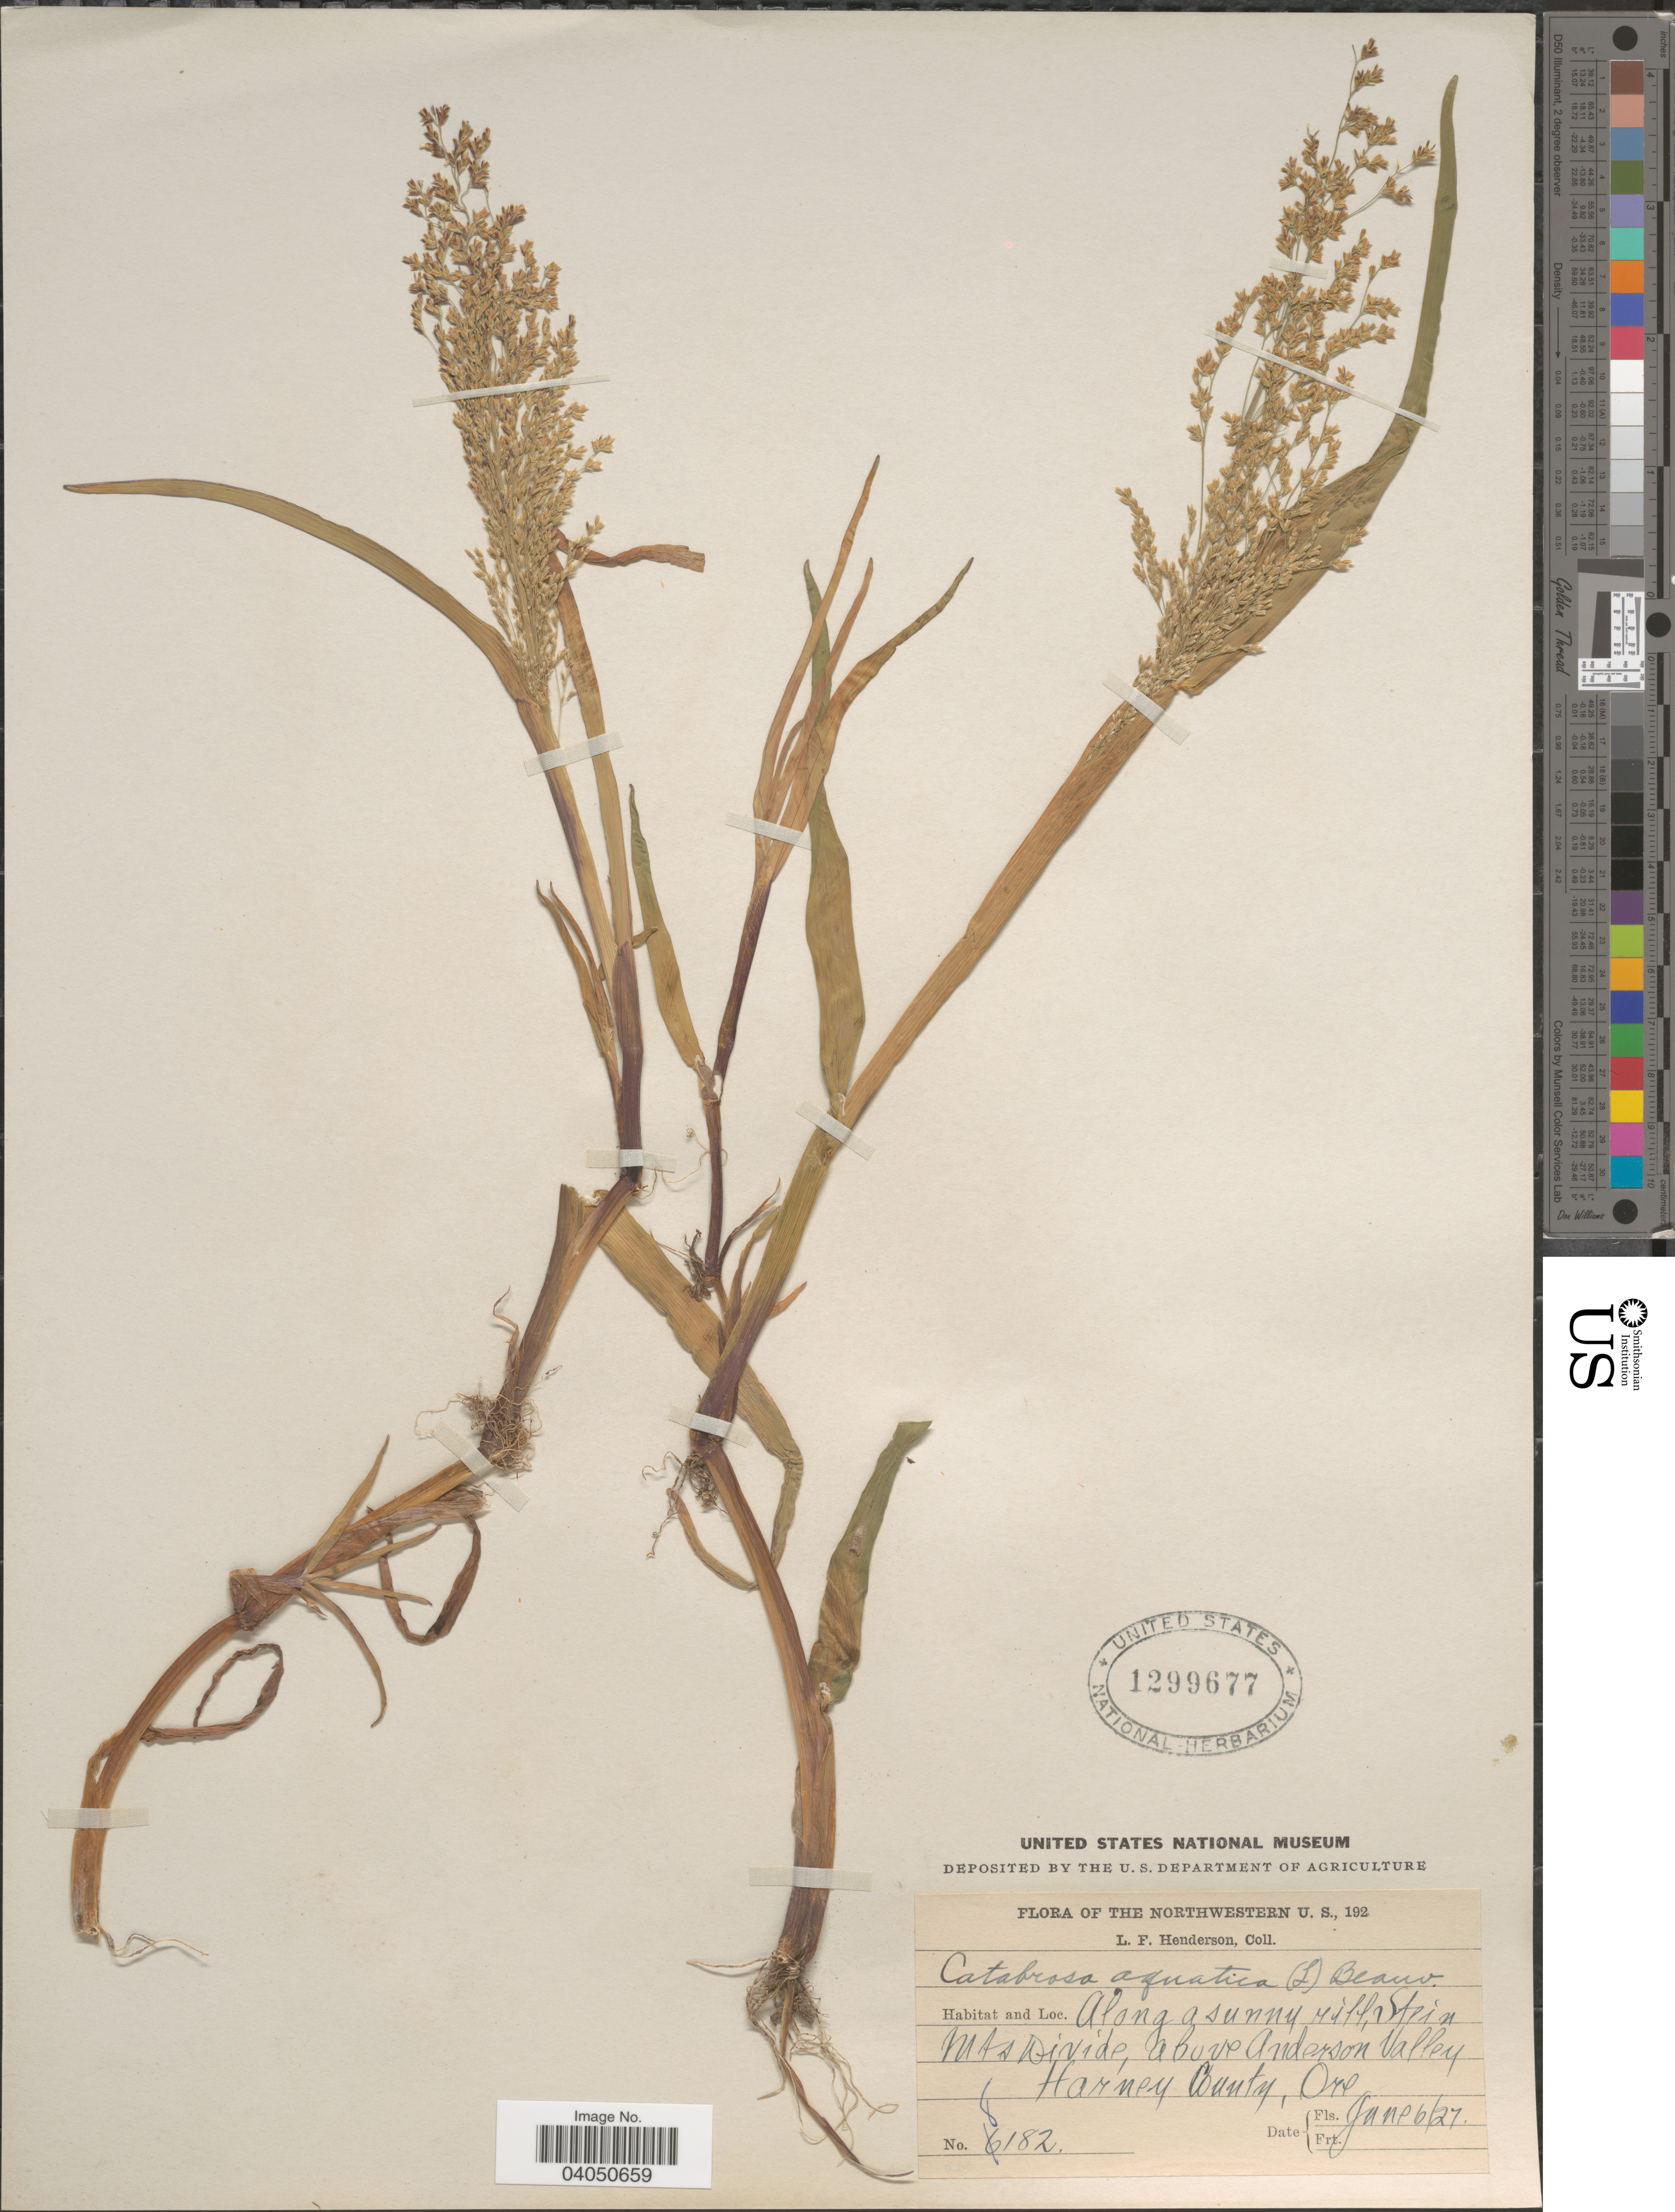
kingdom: Plantae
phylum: Tracheophyta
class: Liliopsida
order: Poales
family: Poaceae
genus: Catabrosa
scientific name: Catabrosa aquatica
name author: (L.) P. Beauv.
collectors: L. Henderson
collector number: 8182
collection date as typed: Transcribed d/m/y: 6/6/27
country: United States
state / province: Oregon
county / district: Harney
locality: Along a sunny hill, Stein Mts Divide, above Anderson Valley. Harney County.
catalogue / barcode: US 1299677